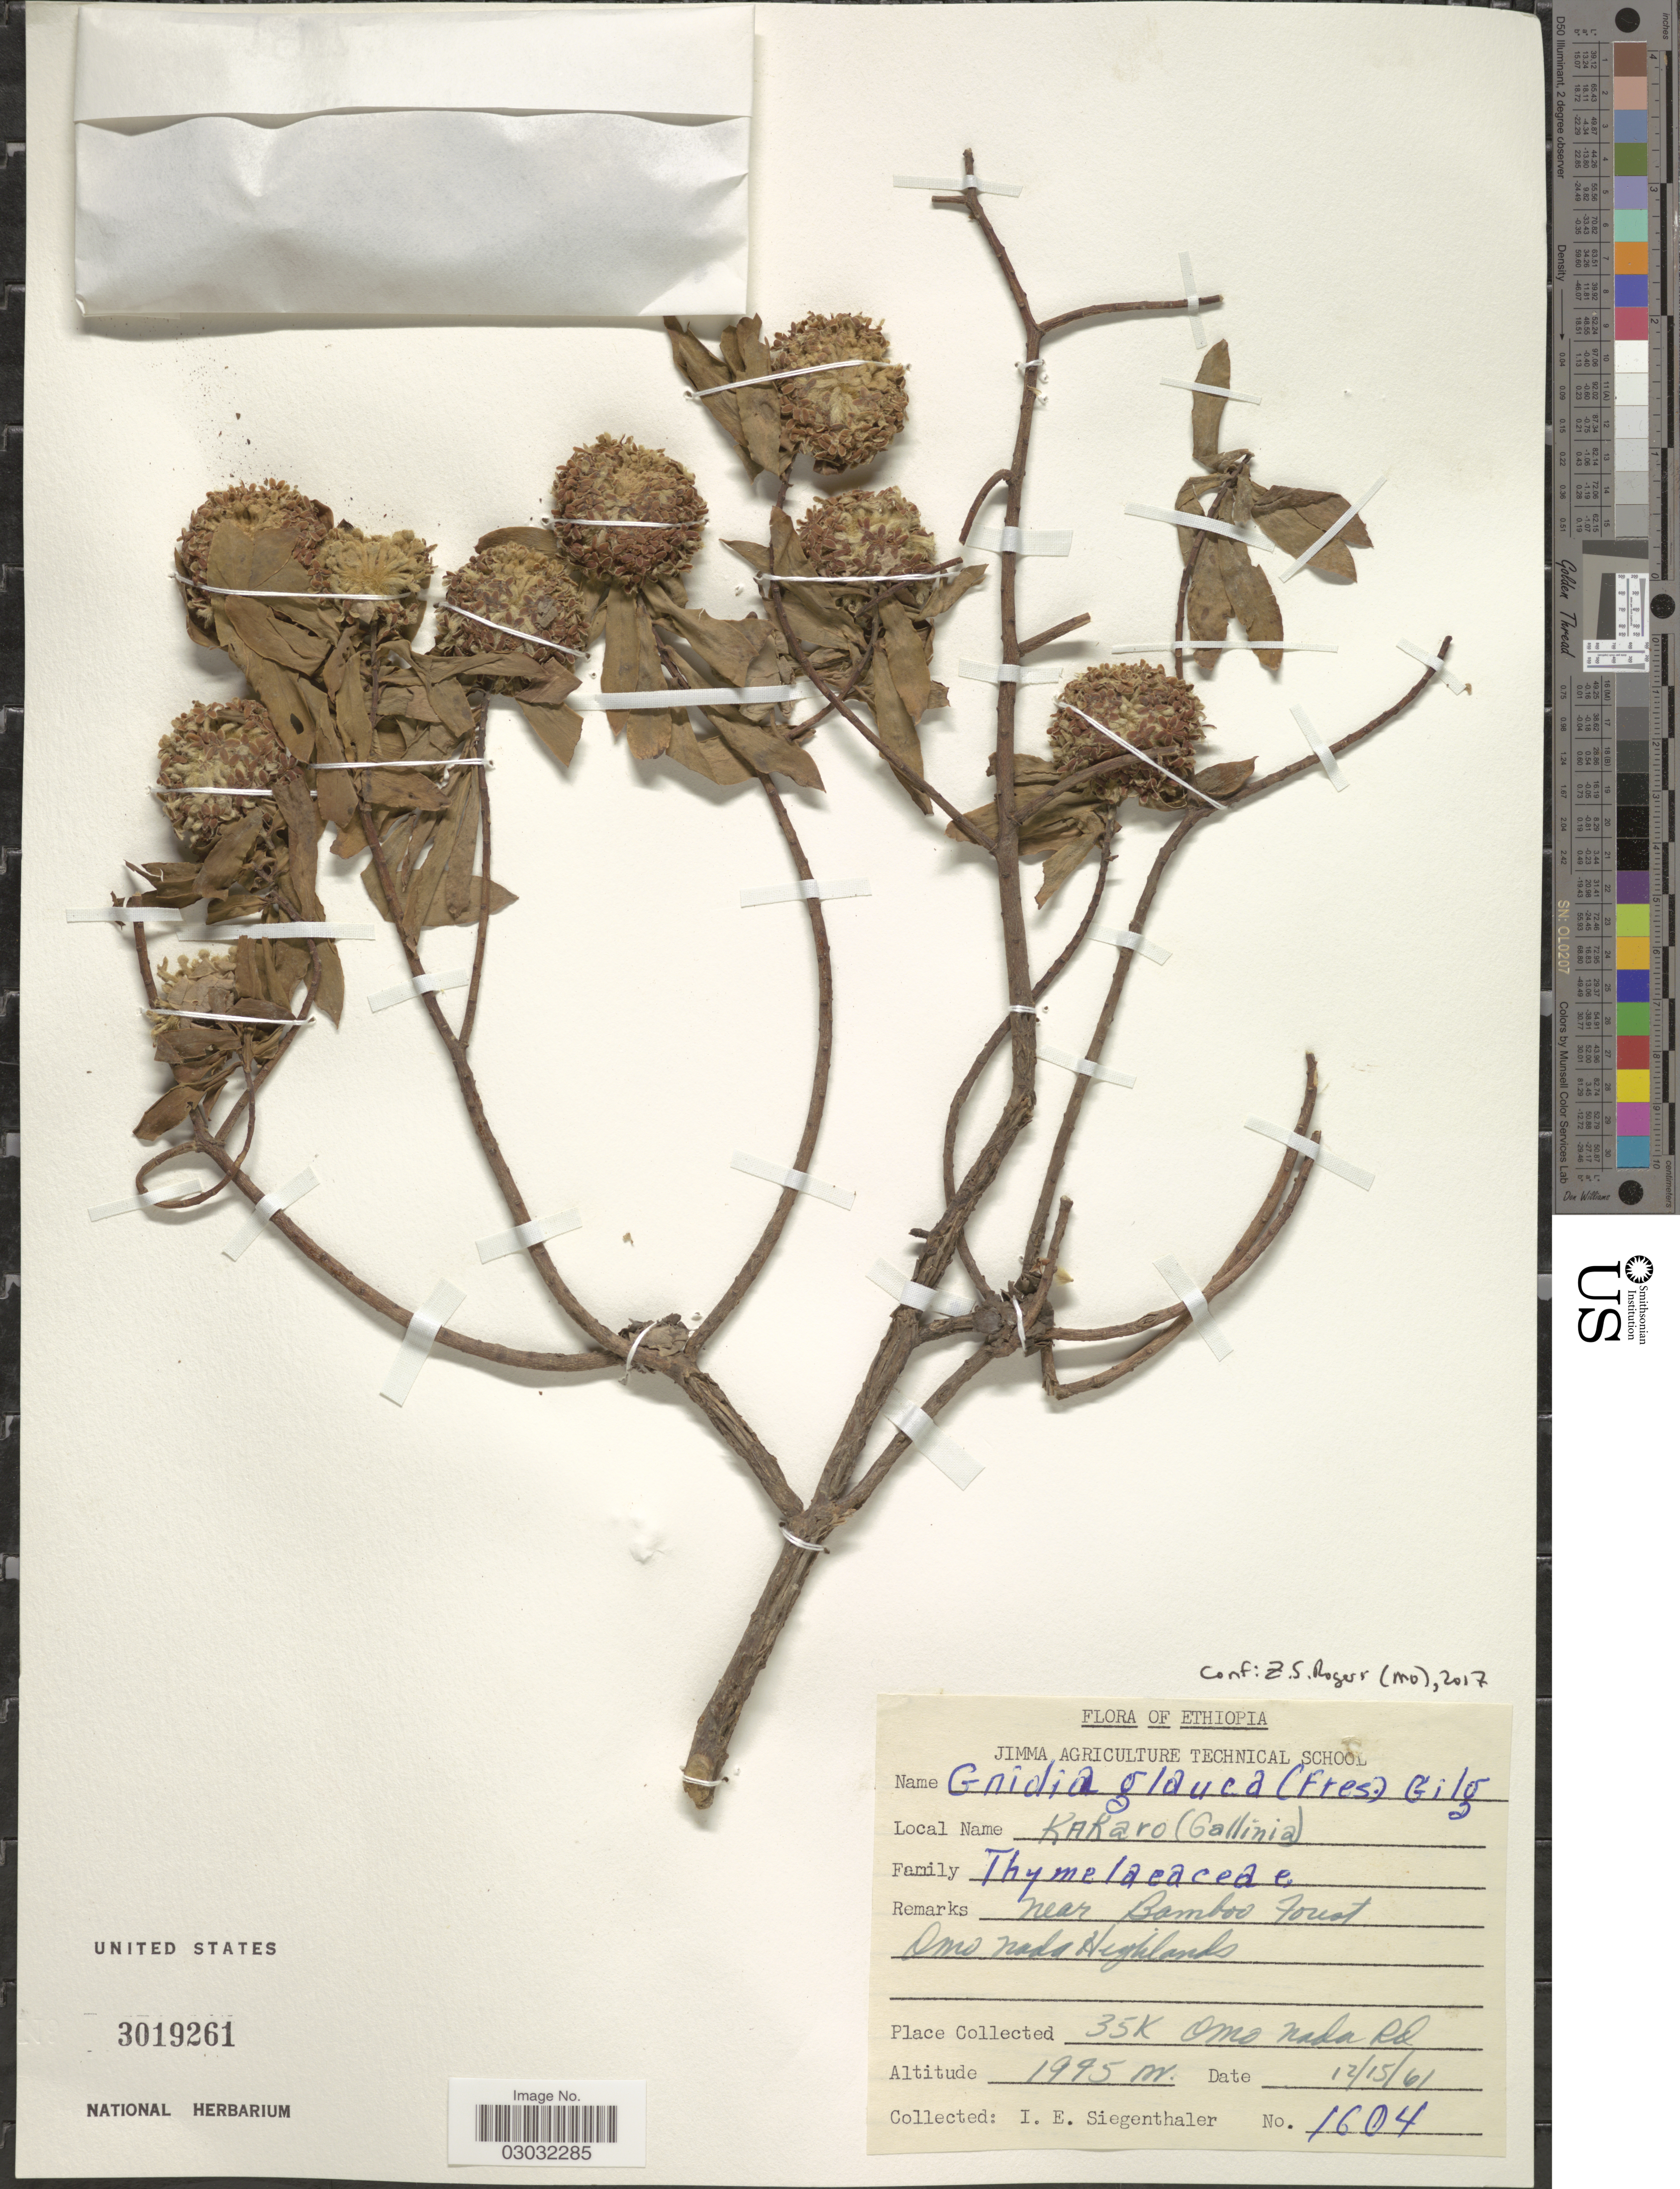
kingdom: Plantae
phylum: Tracheophyta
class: Magnoliopsida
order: Malvales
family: Thymelaeaceae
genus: Lasiosiphon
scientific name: Lasiosiphon glaucus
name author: Fresen.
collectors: I. Siegenthaler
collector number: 1604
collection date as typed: Transcribed d/m/y: 15/12/61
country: Ethiopia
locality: Near Bamboo Forest. Omo Nada Highlands. 35K Omo Nada Rd.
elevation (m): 1995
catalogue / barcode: US 3019261